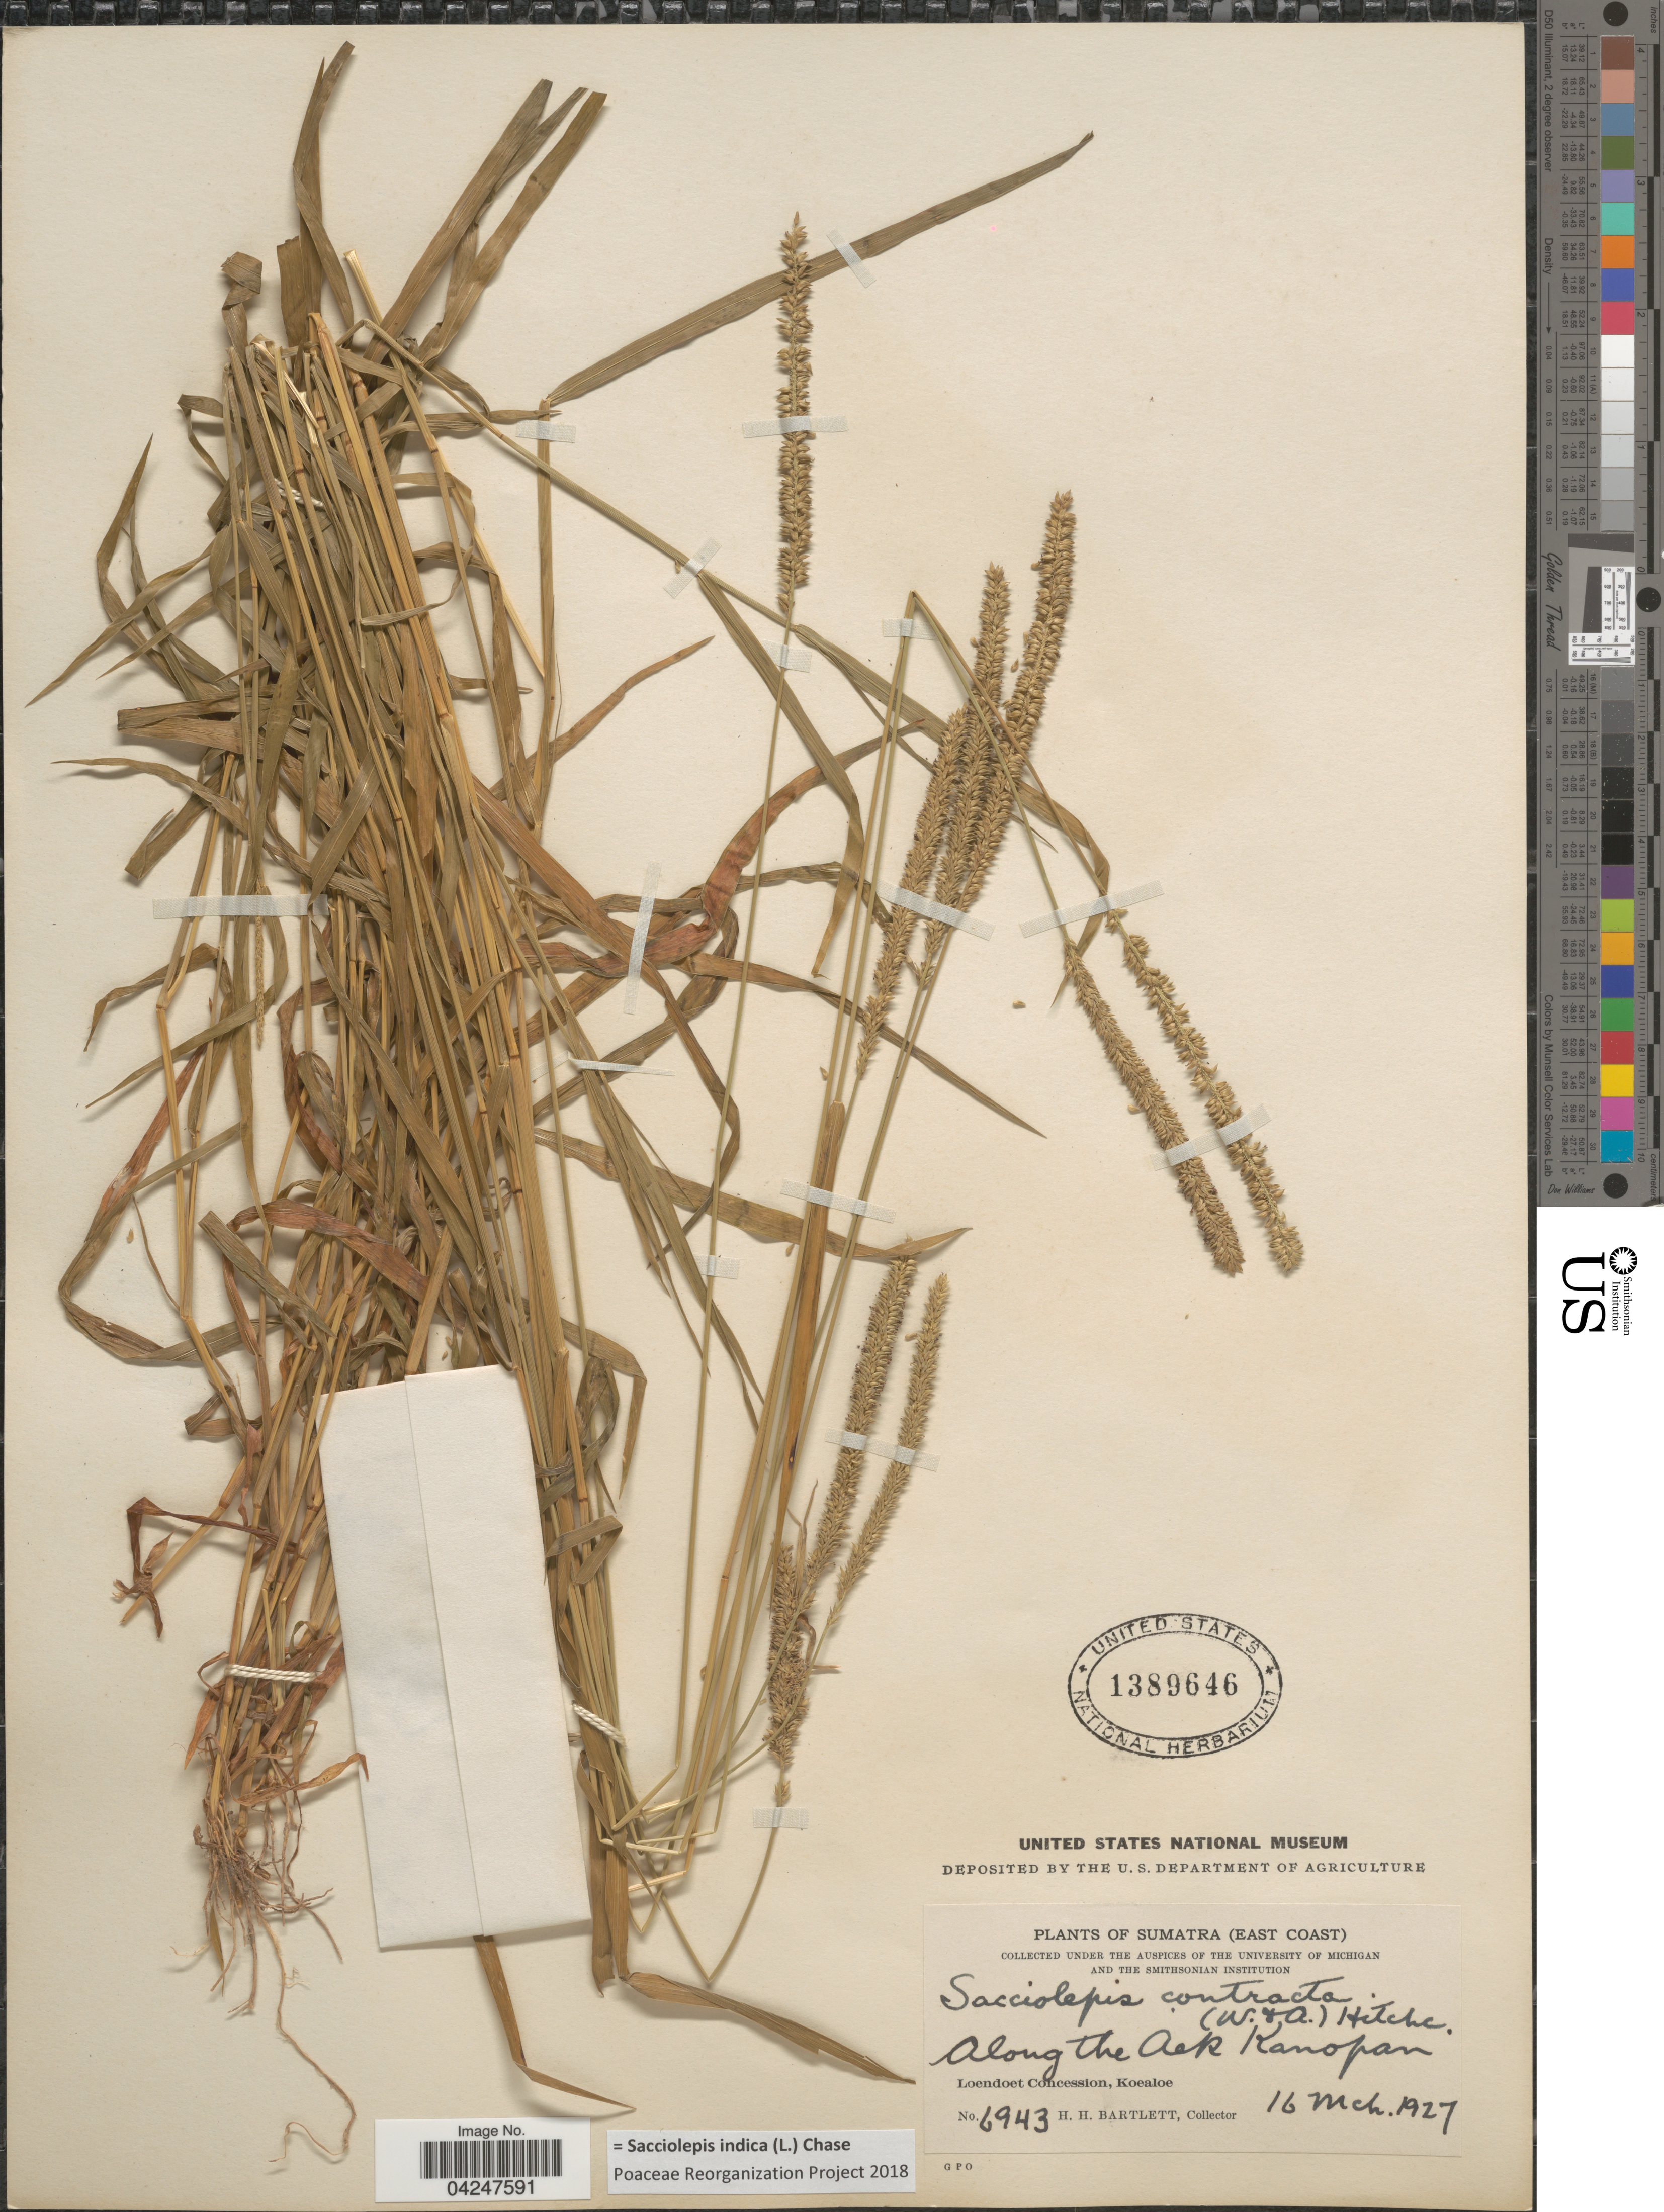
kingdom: Plantae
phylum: Tracheophyta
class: Liliopsida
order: Poales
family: Poaceae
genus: Sacciolepis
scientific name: Sacciolepis indica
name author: (L.) Chase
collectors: H. H. Bartlett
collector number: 6943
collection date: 1927-03-16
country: Indonesia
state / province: Sumatra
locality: (East Coast). Along the Oak Kanopan. Loendoet Concession, Koealoe.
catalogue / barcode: US 1389646